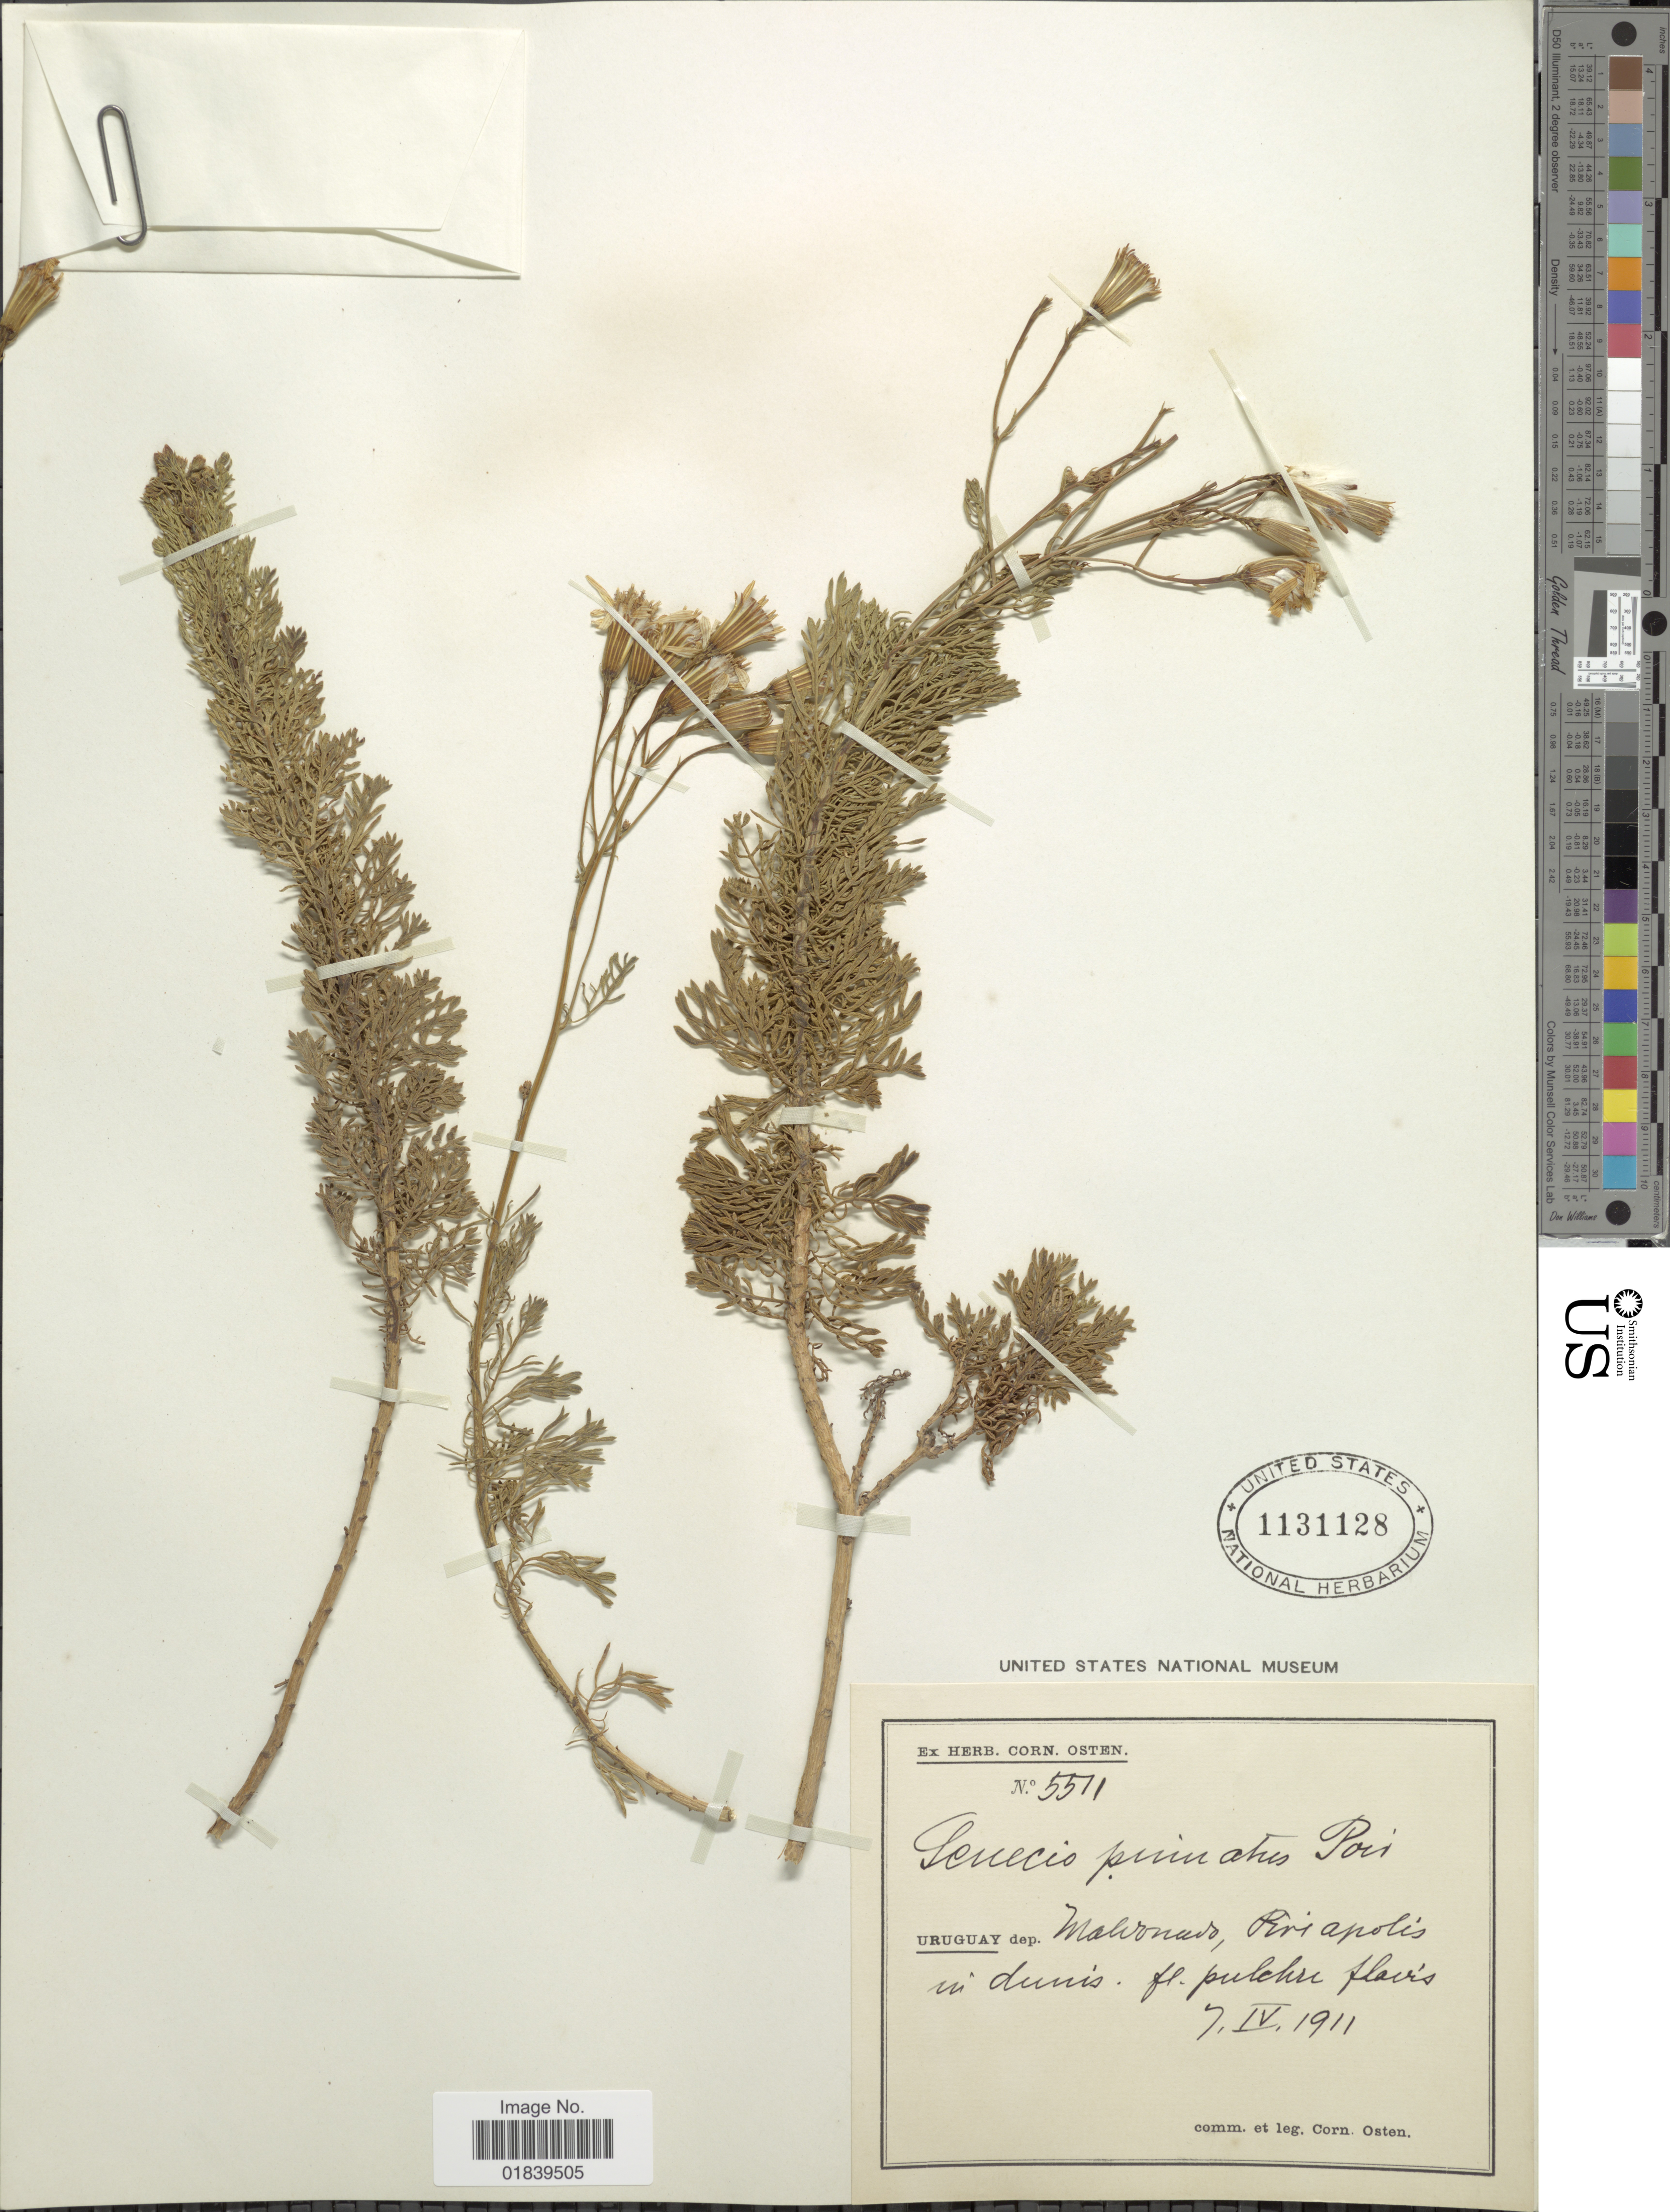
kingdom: Plantae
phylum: Tracheophyta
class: Magnoliopsida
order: Asterales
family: Asteraceae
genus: Senecio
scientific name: Senecio pinnatus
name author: Poir.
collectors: C. Osten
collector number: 5511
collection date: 1911-04-07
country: Uruguay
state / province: Maldonado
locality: Uruguay dep, Maldonado. Piriapolis.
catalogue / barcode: US 1131128